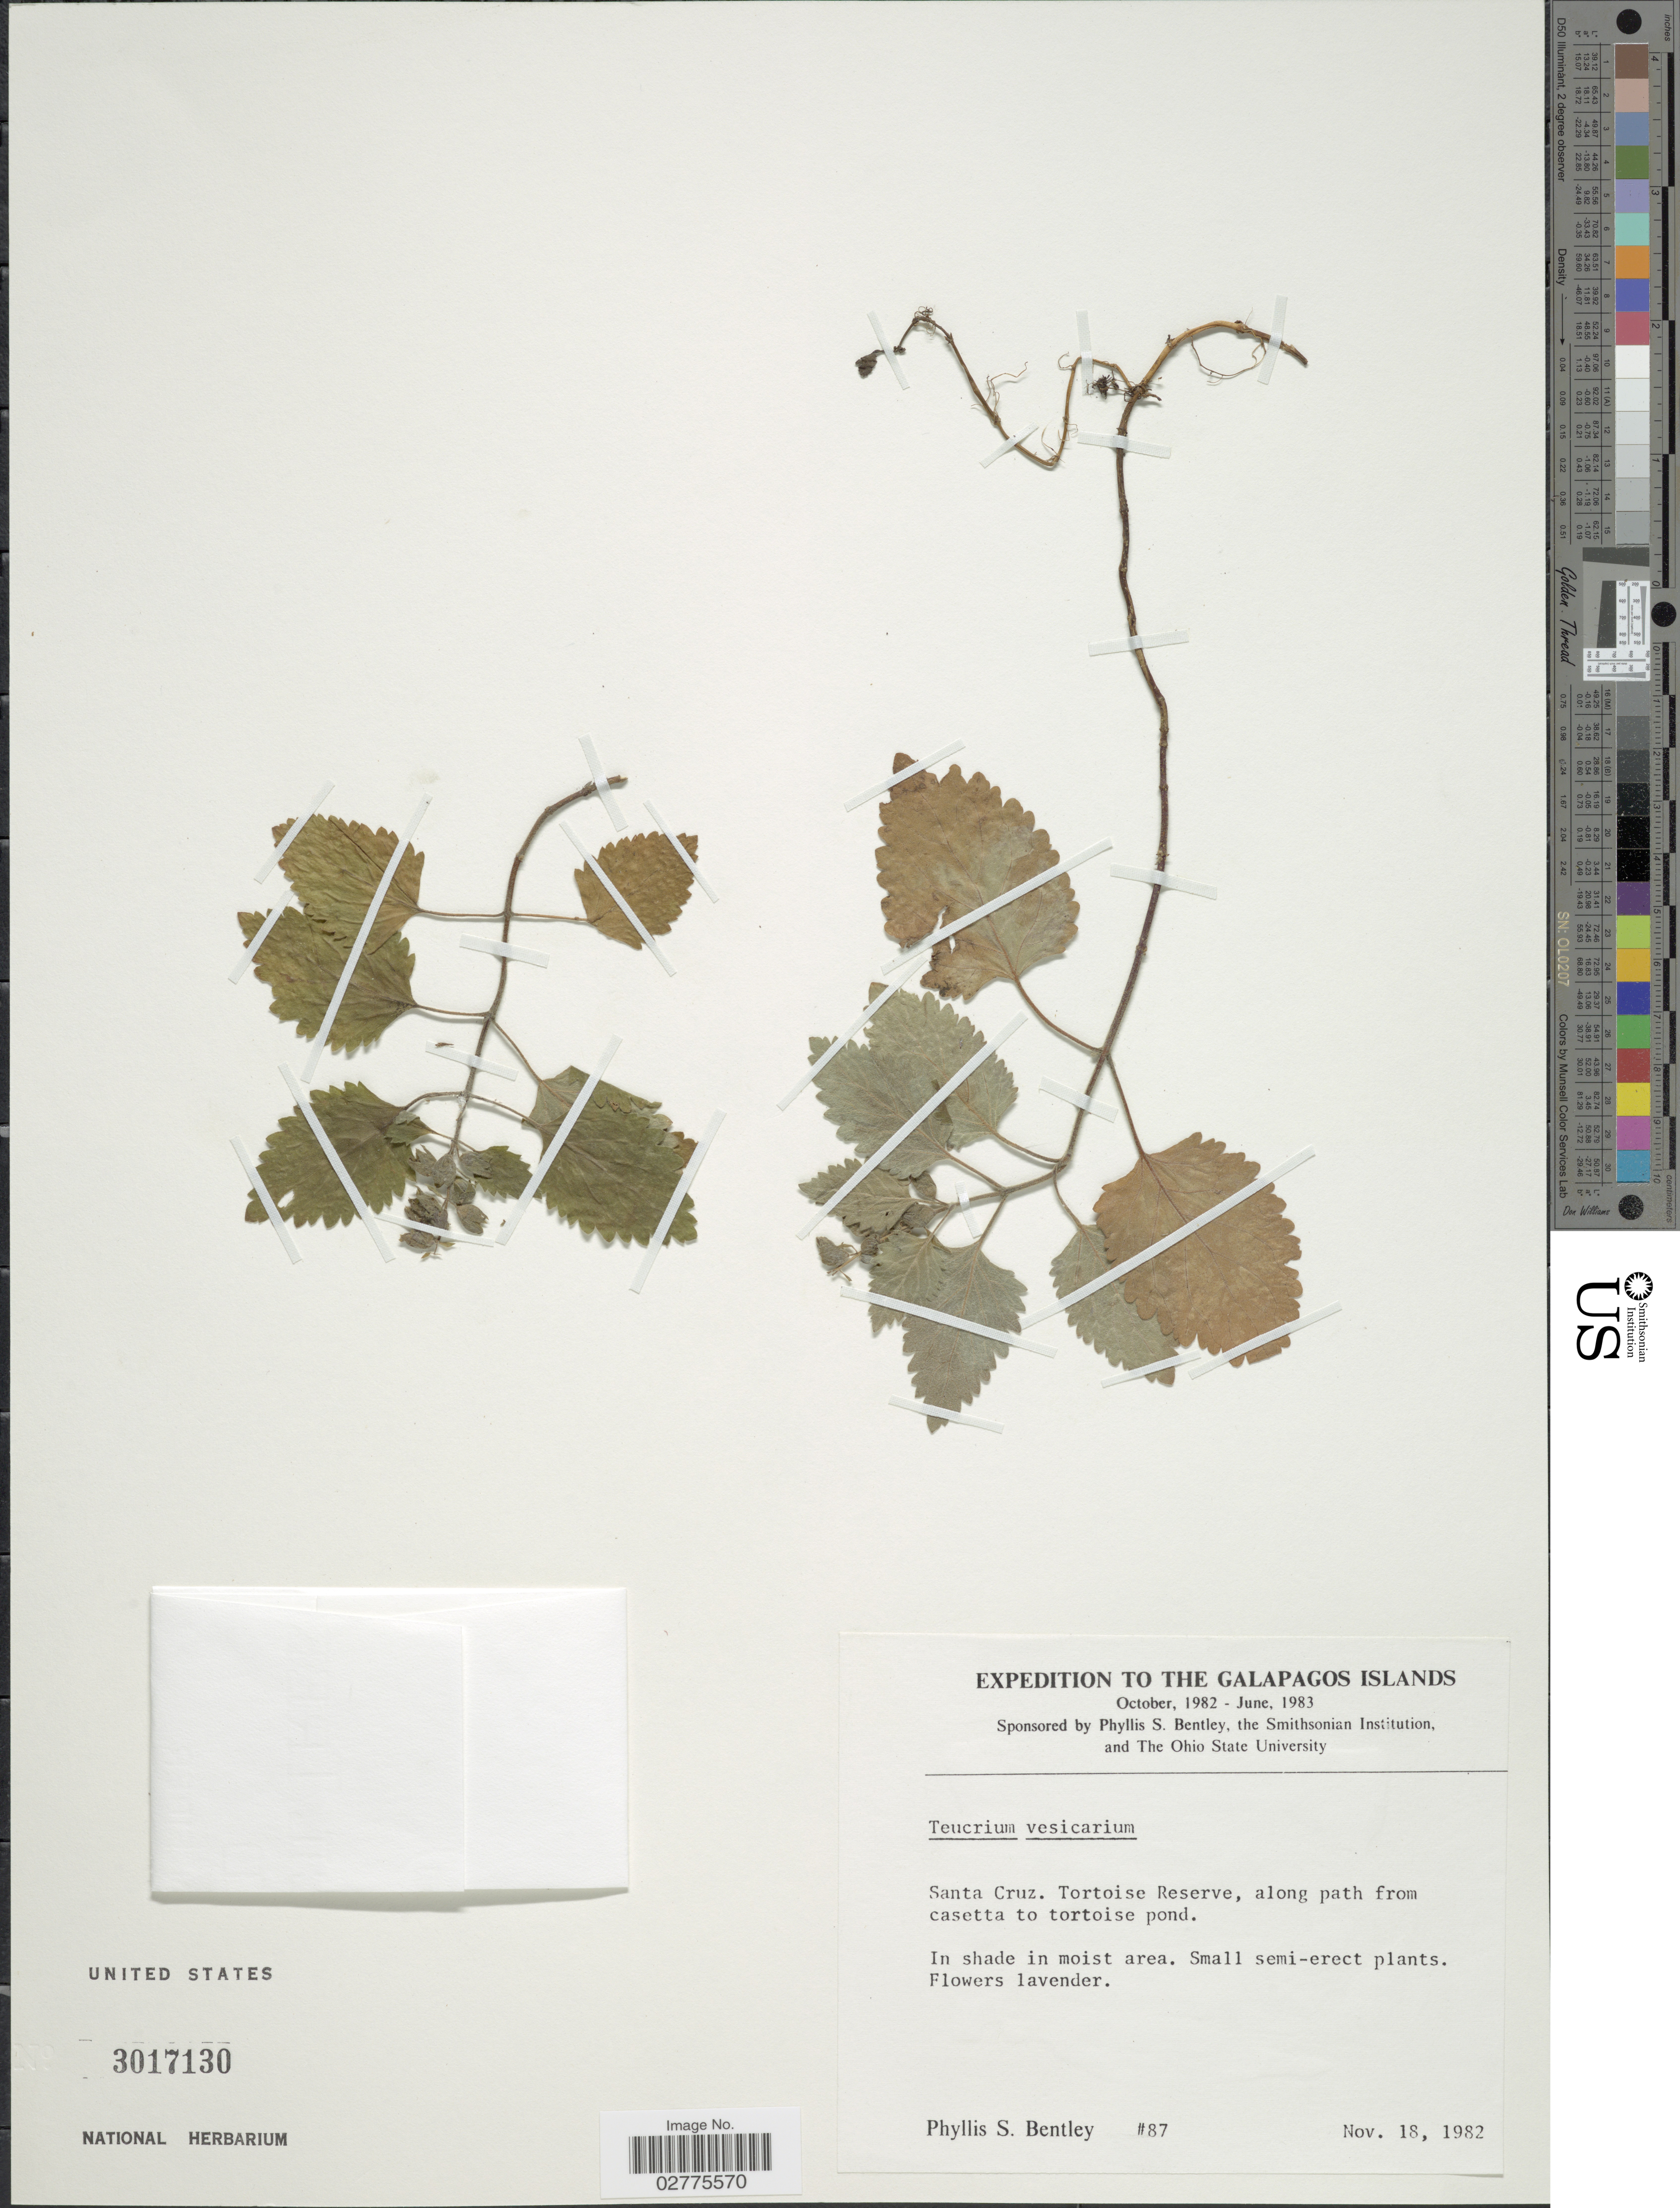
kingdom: Plantae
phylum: Tracheophyta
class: Magnoliopsida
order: Lamiales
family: Lamiaceae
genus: Teucrium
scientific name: Teucrium vesicarium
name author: Mill.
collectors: P. S. Bentley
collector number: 87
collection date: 1982-11-18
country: Ecuador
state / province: Colón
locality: Galapagos Islands. Santa Cruz. Tortoise Reserve, along path from casetta to tortoise pond.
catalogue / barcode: US 3017130